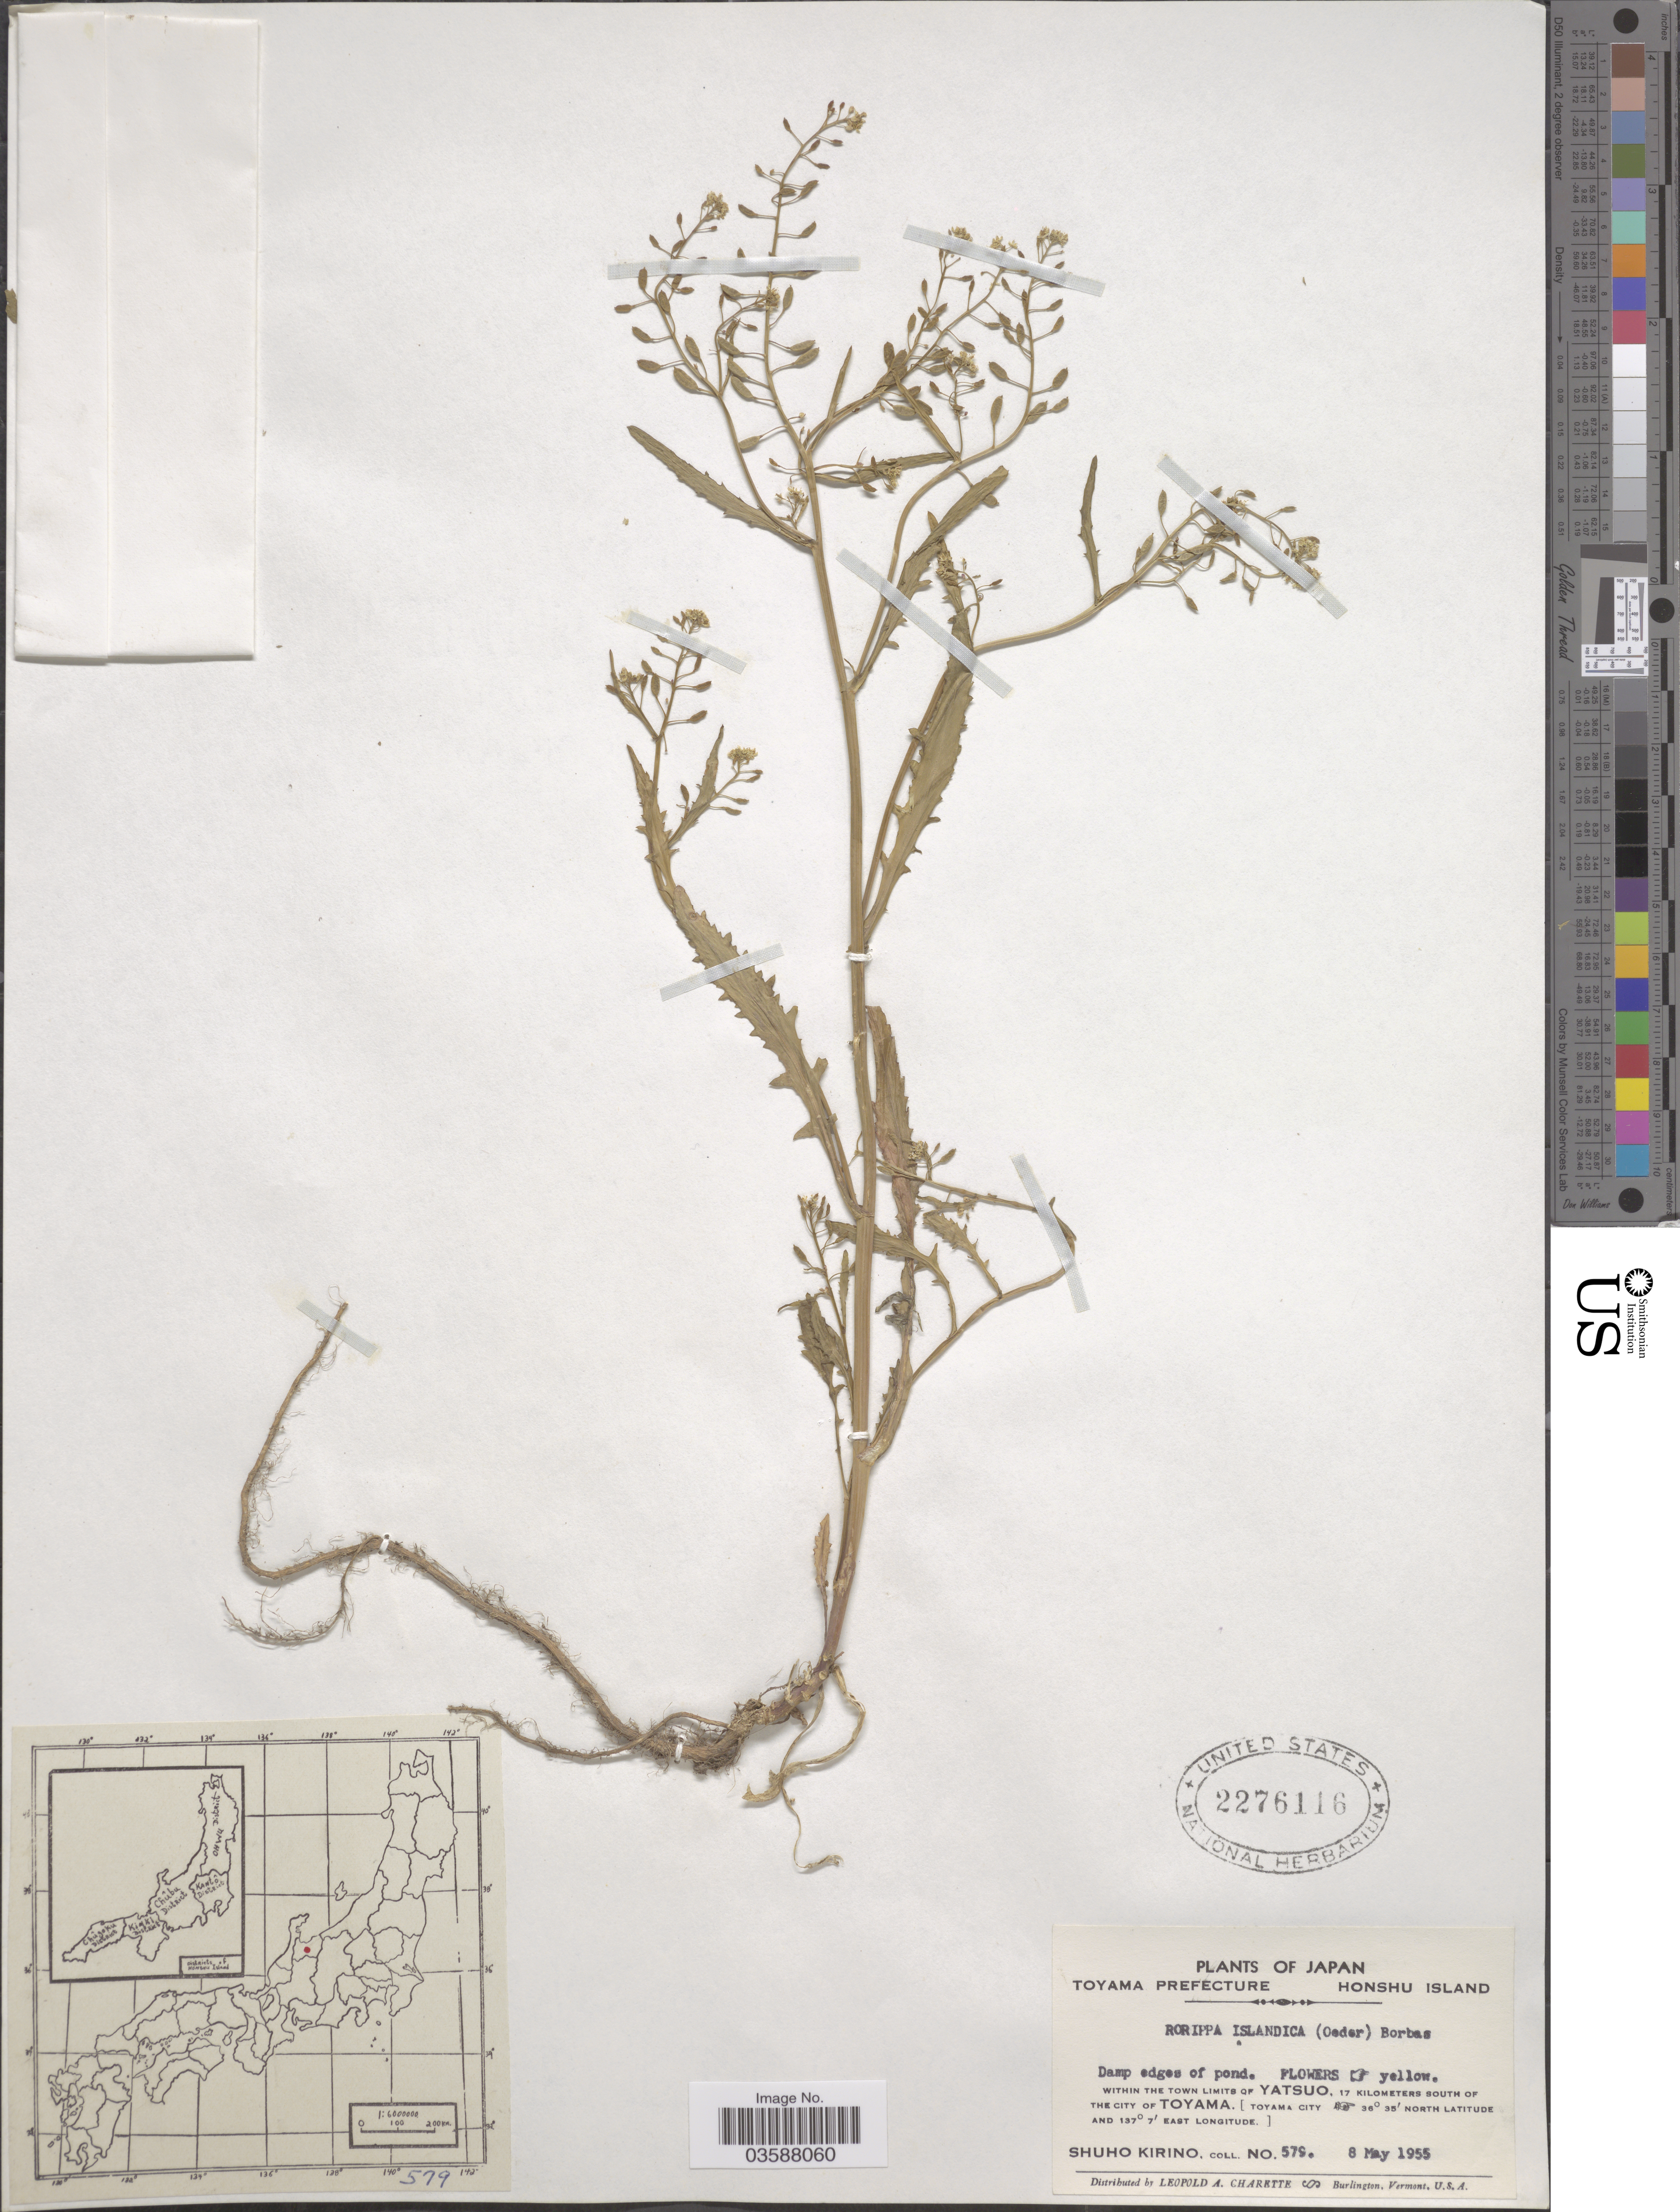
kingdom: Plantae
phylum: Tracheophyta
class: Magnoliopsida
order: Brassicales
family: Brassicaceae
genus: Rorippa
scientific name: Rorippa islandica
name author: (Oeder) Borbás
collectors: S. Kirino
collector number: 579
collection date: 1955-05-08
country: Japan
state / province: Toyama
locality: Toyama Prefecture. Honshu Island. Within the town limits of Yatsuo, 17 kilometers south of the city of Toyama [Toyama City].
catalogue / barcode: US 2276116